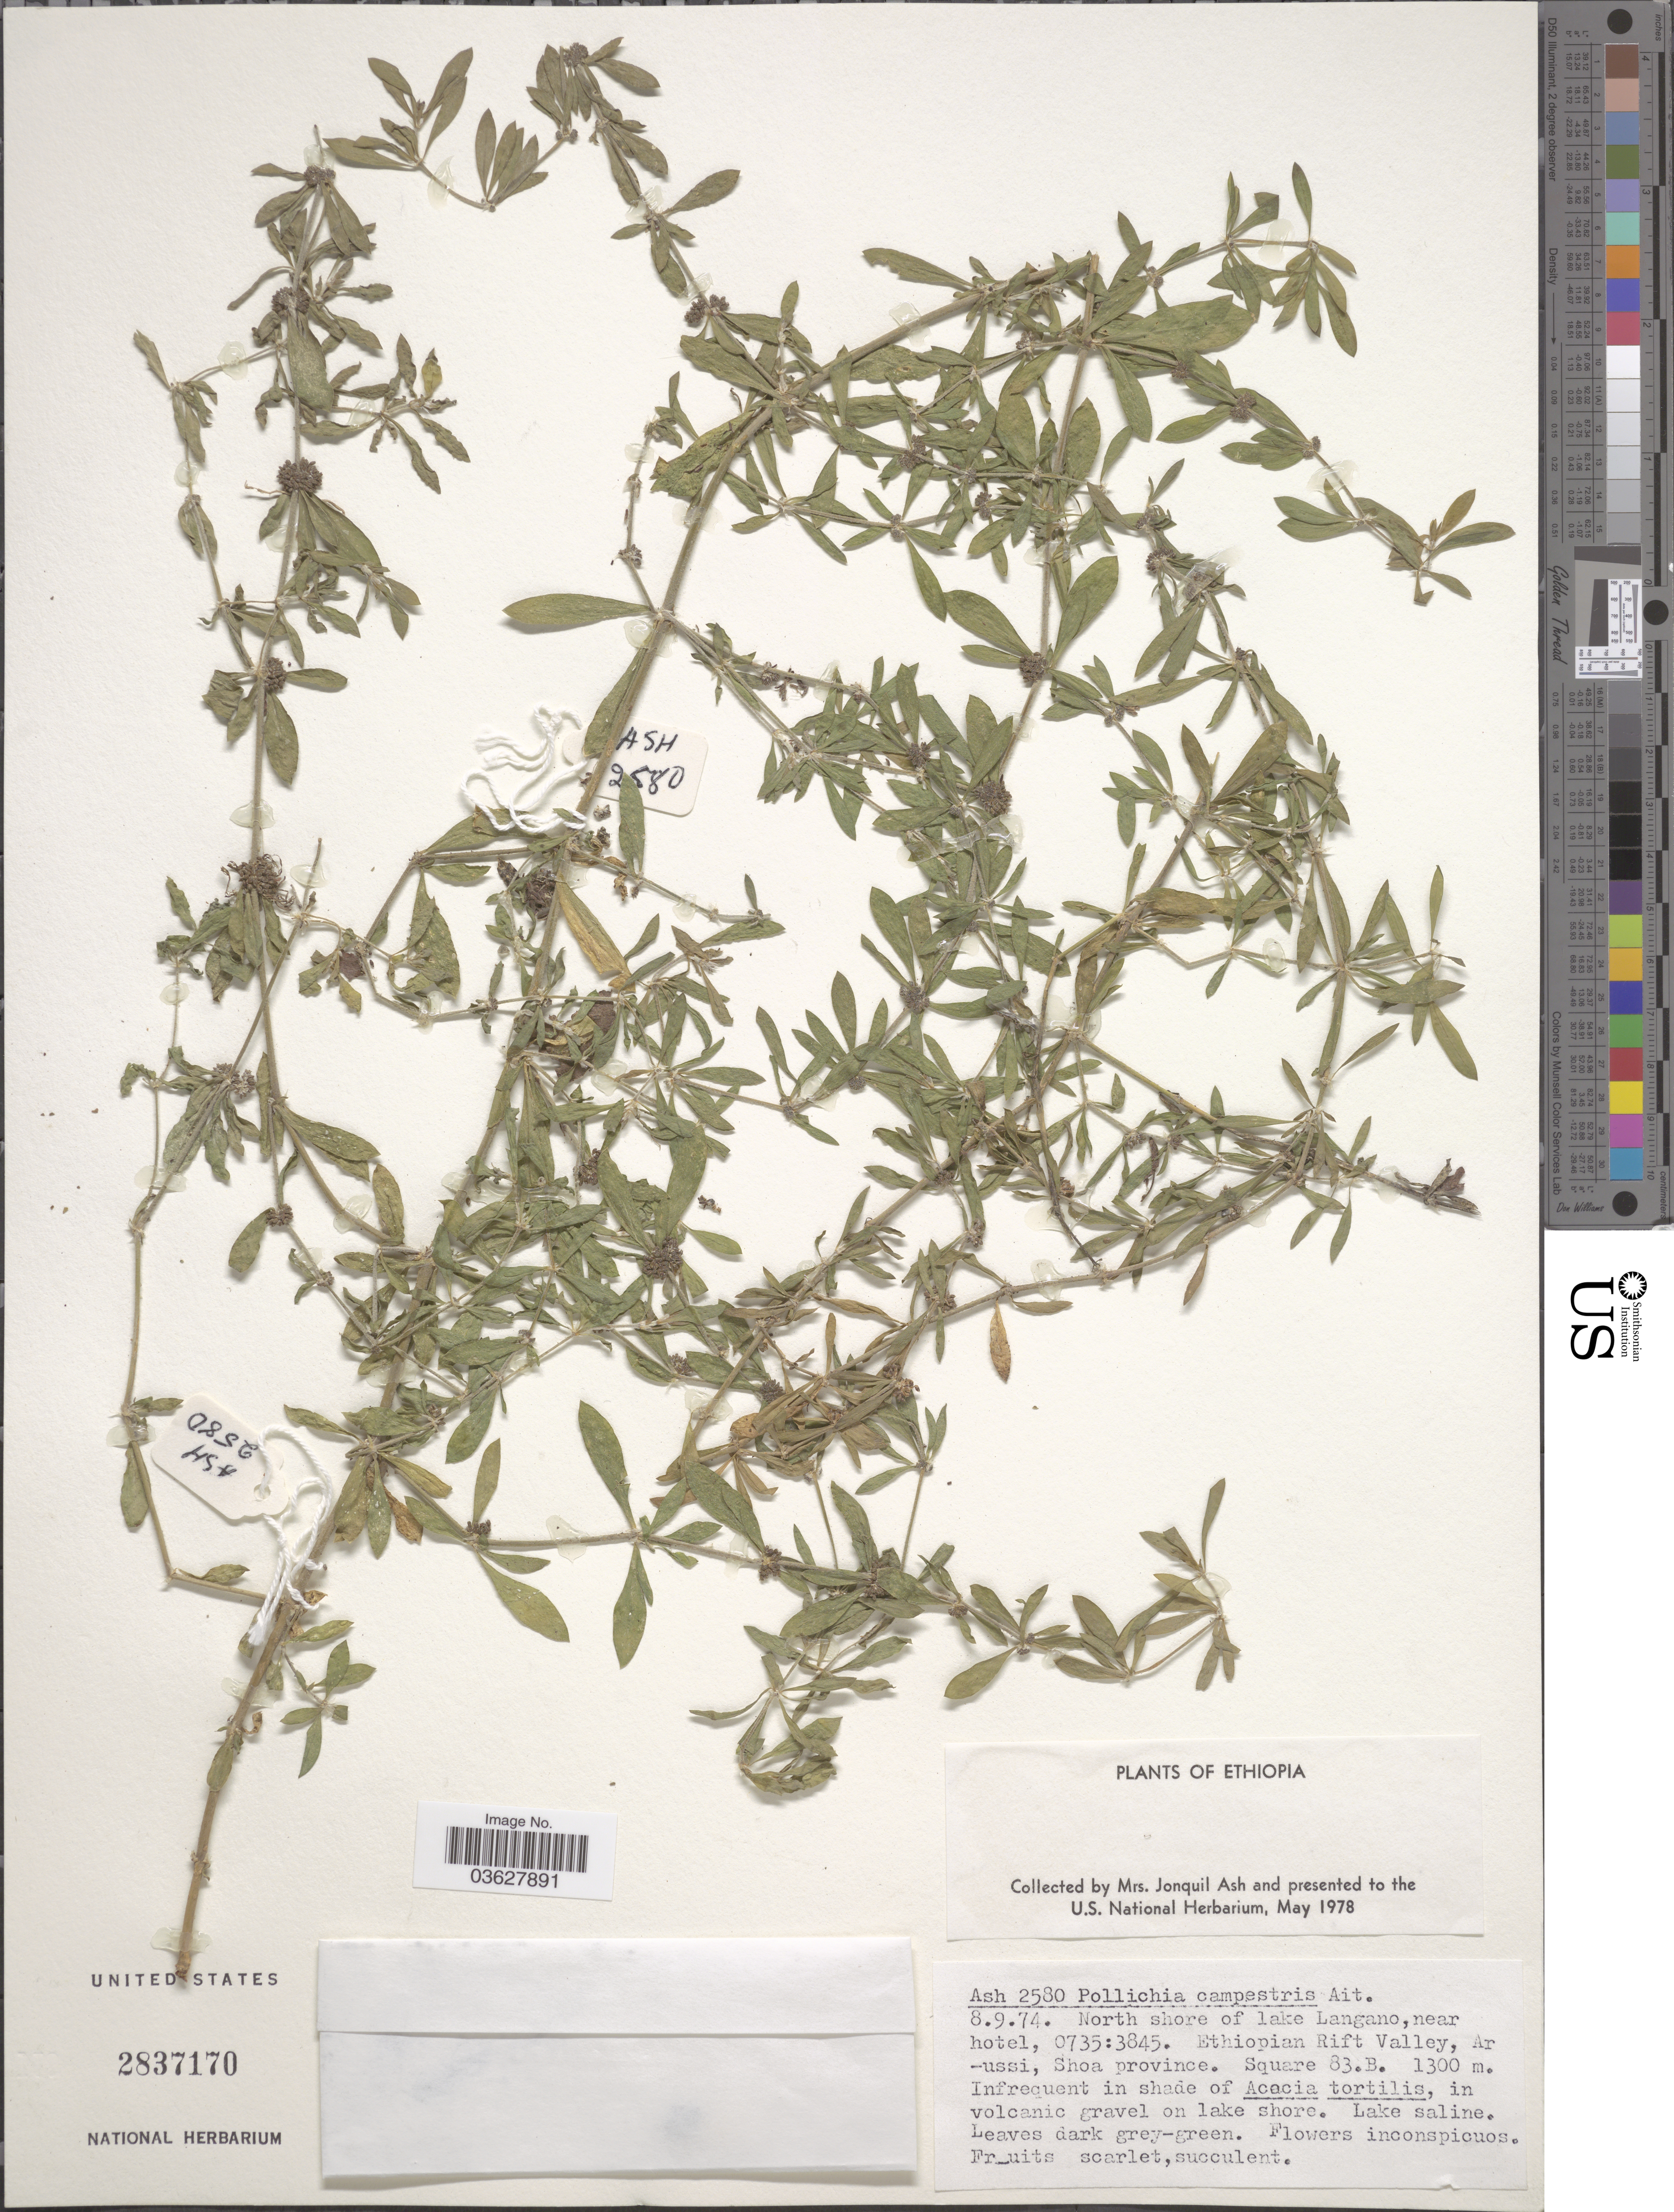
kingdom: Plantae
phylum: Tracheophyta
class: Magnoliopsida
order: Caryophyllales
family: Caryophyllaceae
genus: Pollichia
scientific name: Pollichia campestris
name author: Aiton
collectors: J. Ash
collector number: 2580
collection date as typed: Transcribed d/m/y: 8/9/74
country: Ethiopia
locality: North shore of lake Langano, near hotel, 0735:3845. Ethiopian Rift Valley, Arussi, Shoa province. Square 83.B.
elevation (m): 1300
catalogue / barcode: US 2837170